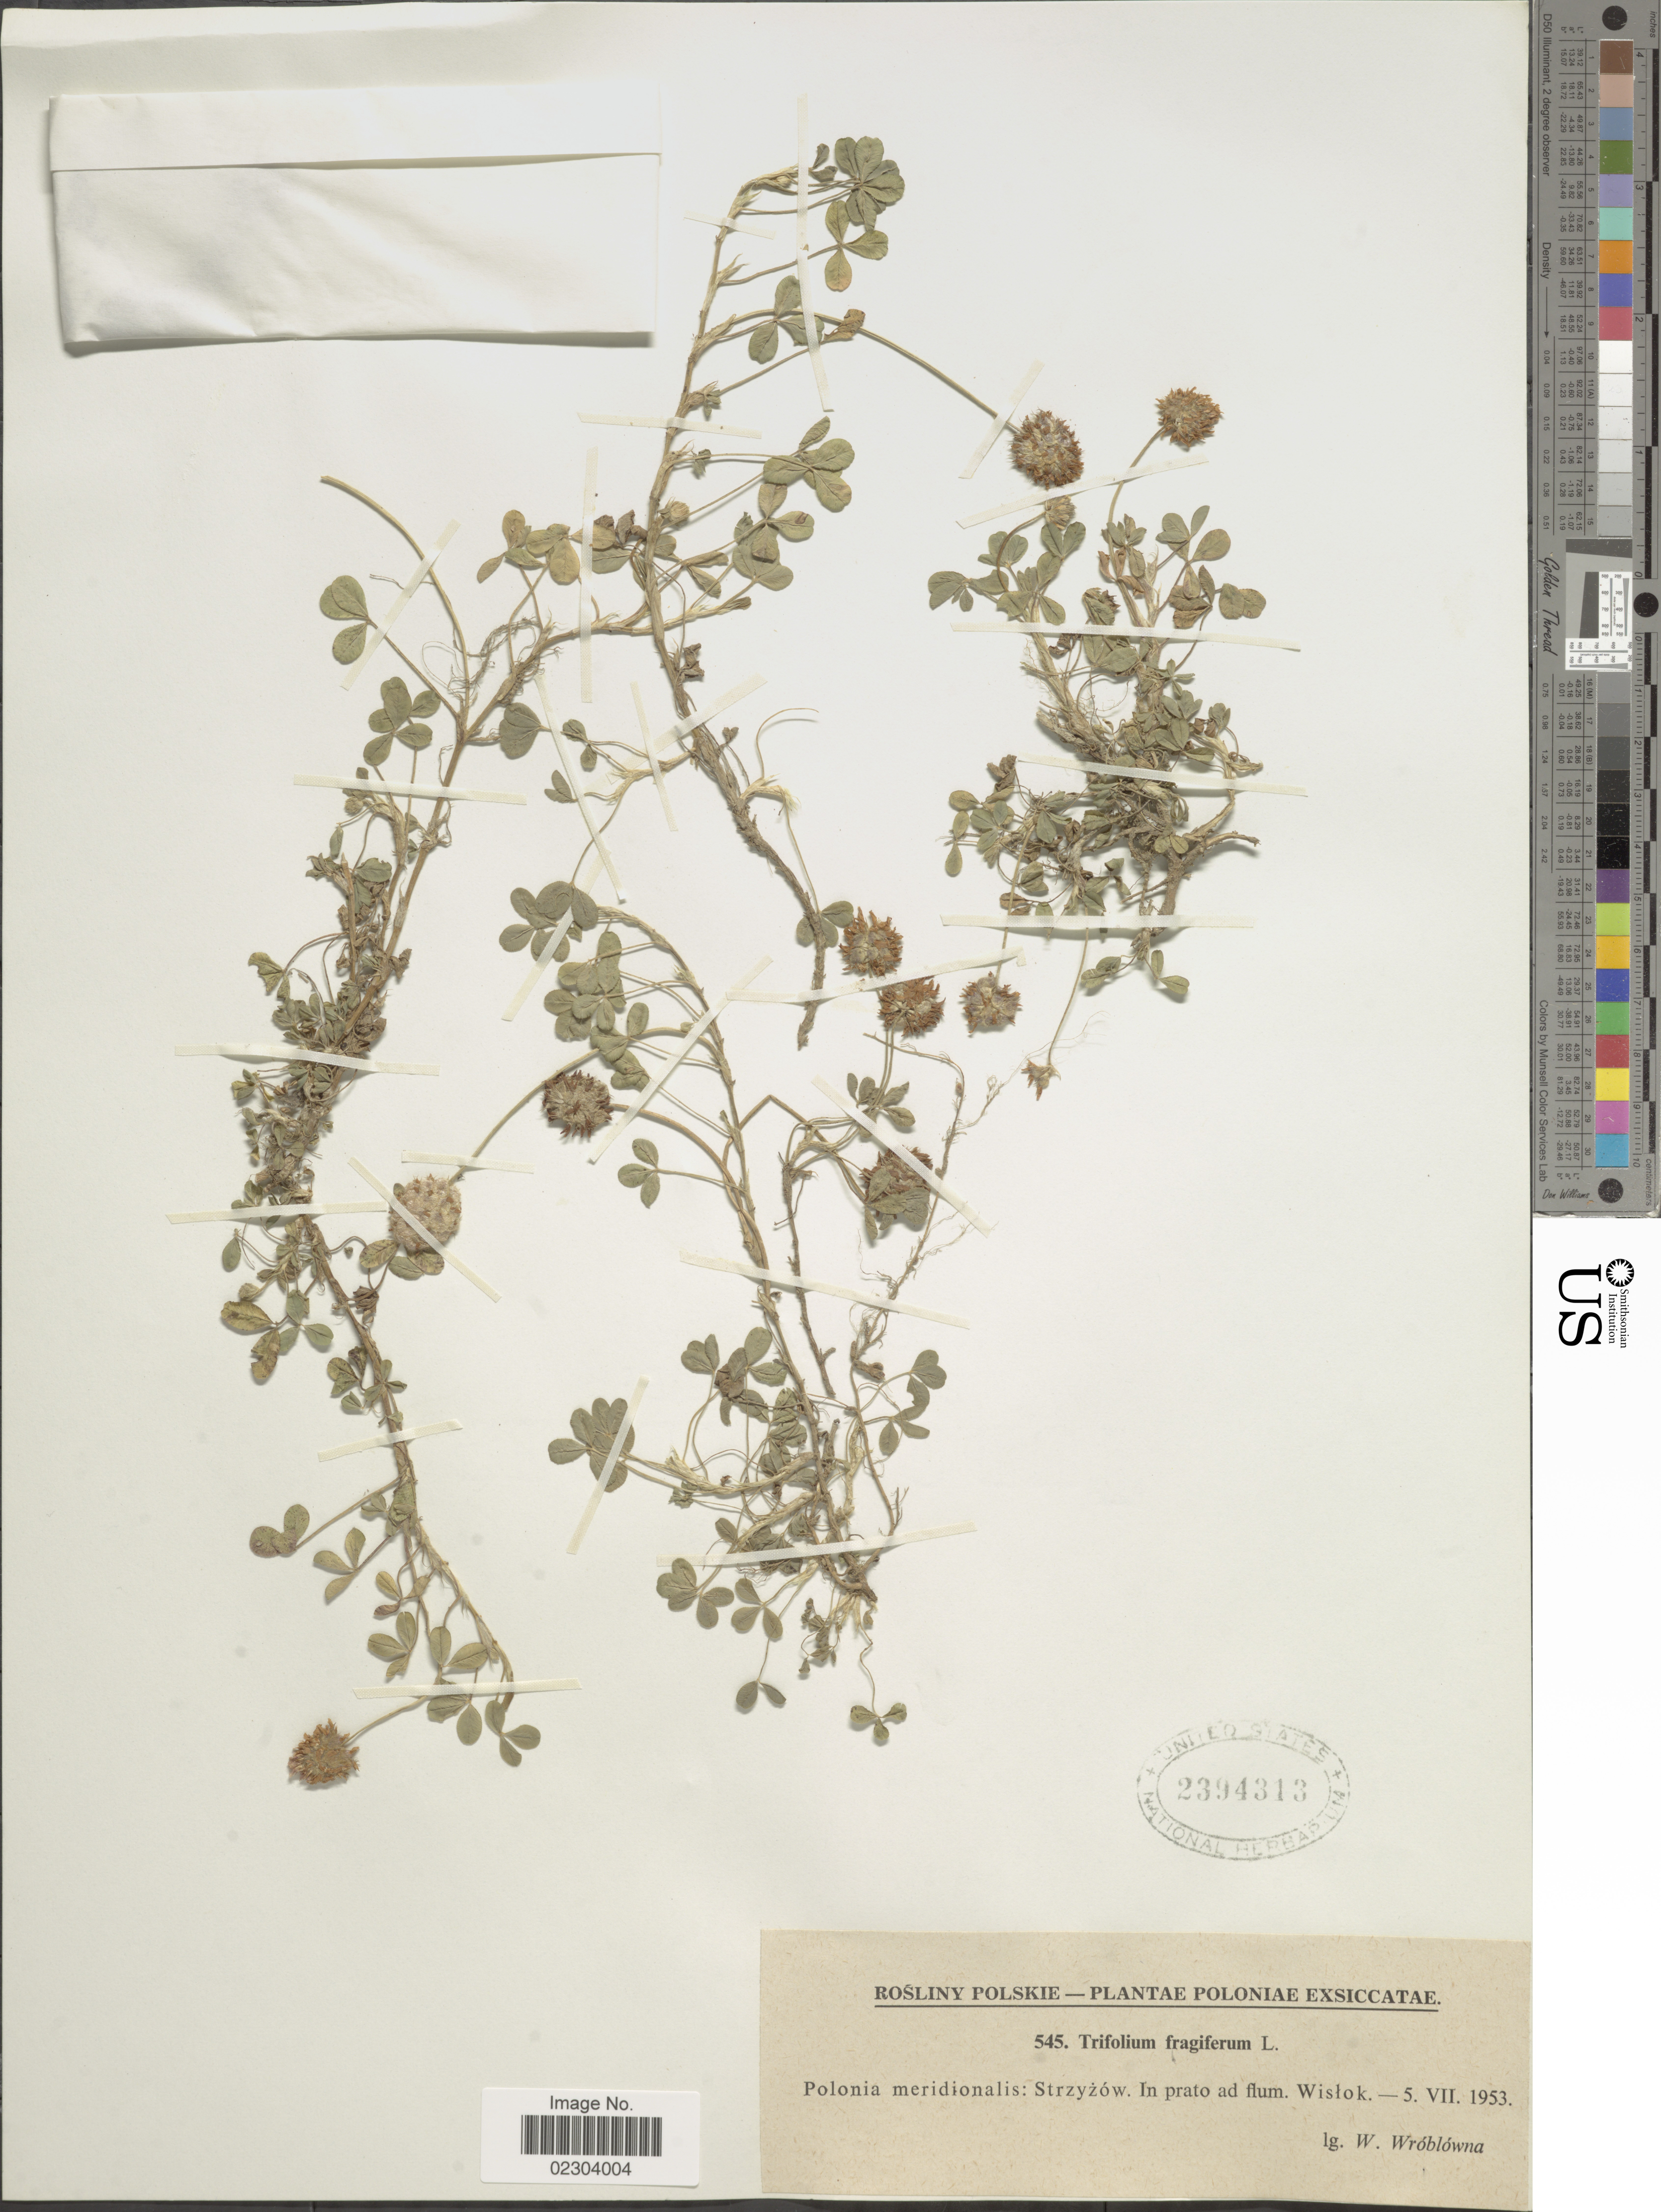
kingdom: Plantae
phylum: Tracheophyta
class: Magnoliopsida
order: Fabales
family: Fabaceae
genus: Trifolium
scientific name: Trifolium fragiferum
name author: L.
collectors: W. Wróblówna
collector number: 545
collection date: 1953-07-05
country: Poland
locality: Polonia meridionalis: Stryzyzow, in prato ad flum. Wislok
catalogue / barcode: US 2394313